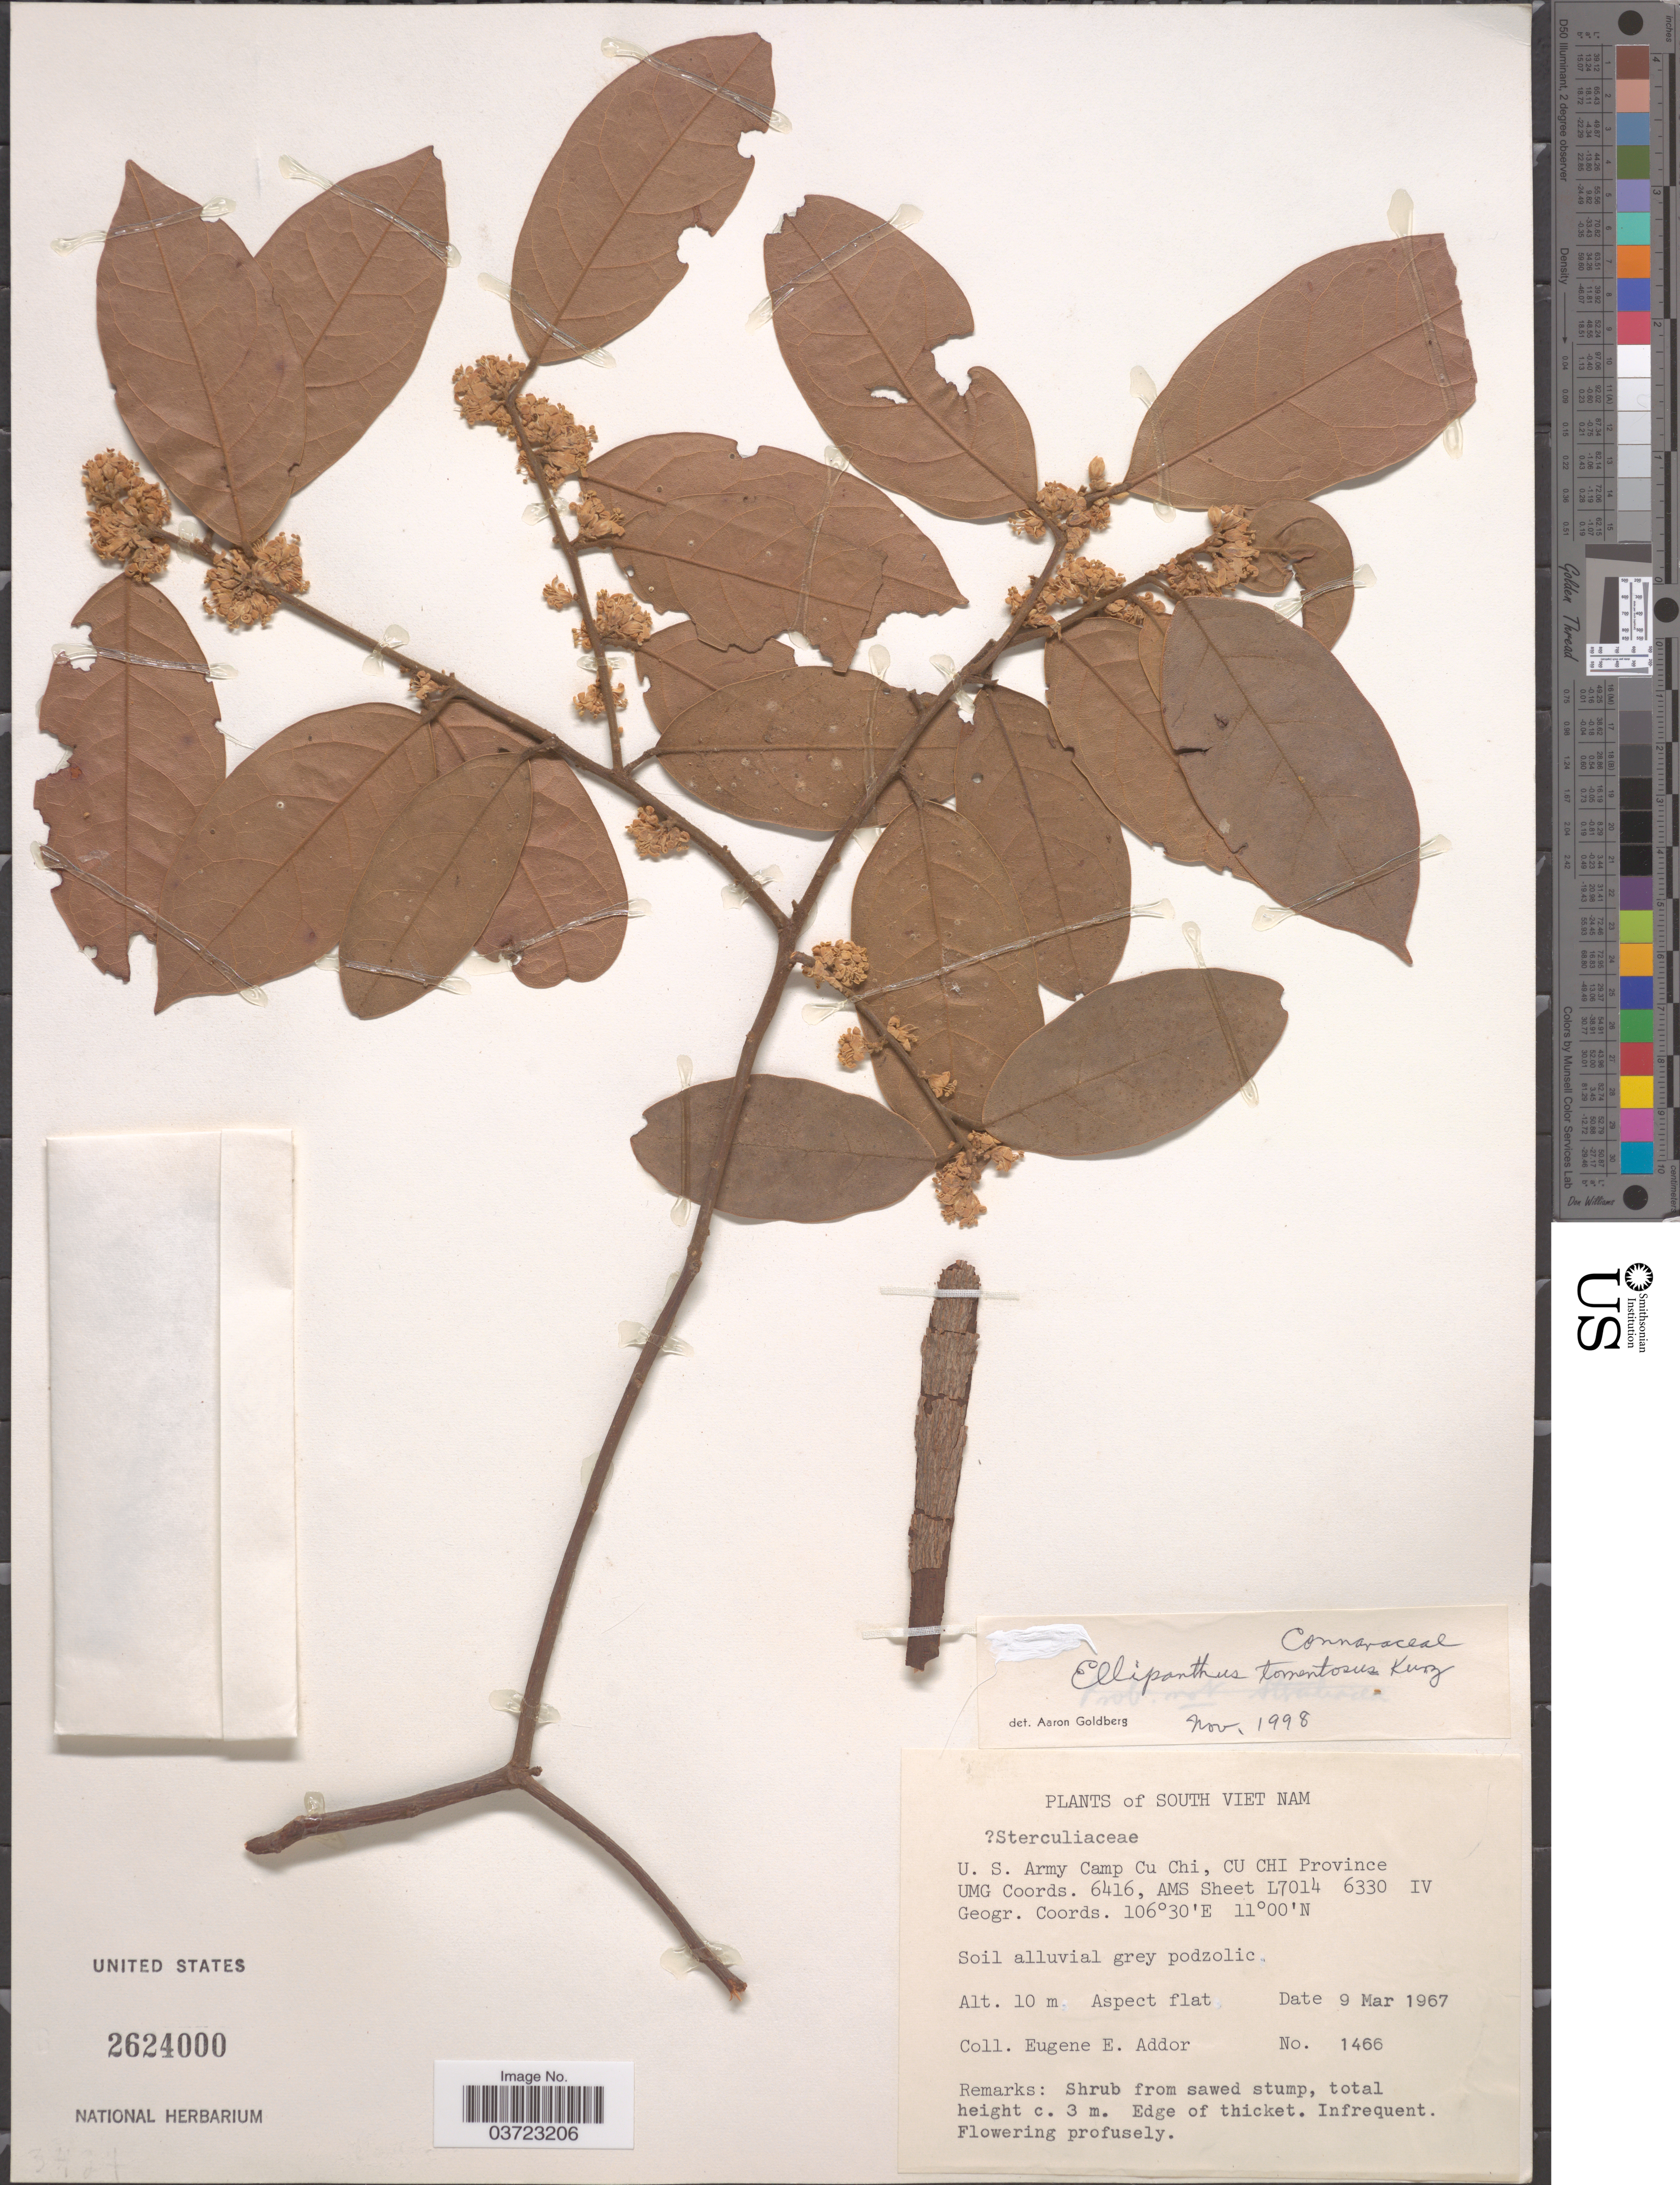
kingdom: Plantae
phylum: Tracheophyta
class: Magnoliopsida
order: Oxalidales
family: Connaraceae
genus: Ellipanthus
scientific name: Ellipanthus tomentosus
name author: Kurz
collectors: E. E. Addor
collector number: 1466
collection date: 1967-03-09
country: Vietnam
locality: South Viet Nam. U. S. Army Camp Cu Chi, Cu Chi Province. UMG Coords. 6416, AMS Sheet L7014 6330 IV.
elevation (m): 10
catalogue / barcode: US 2624000